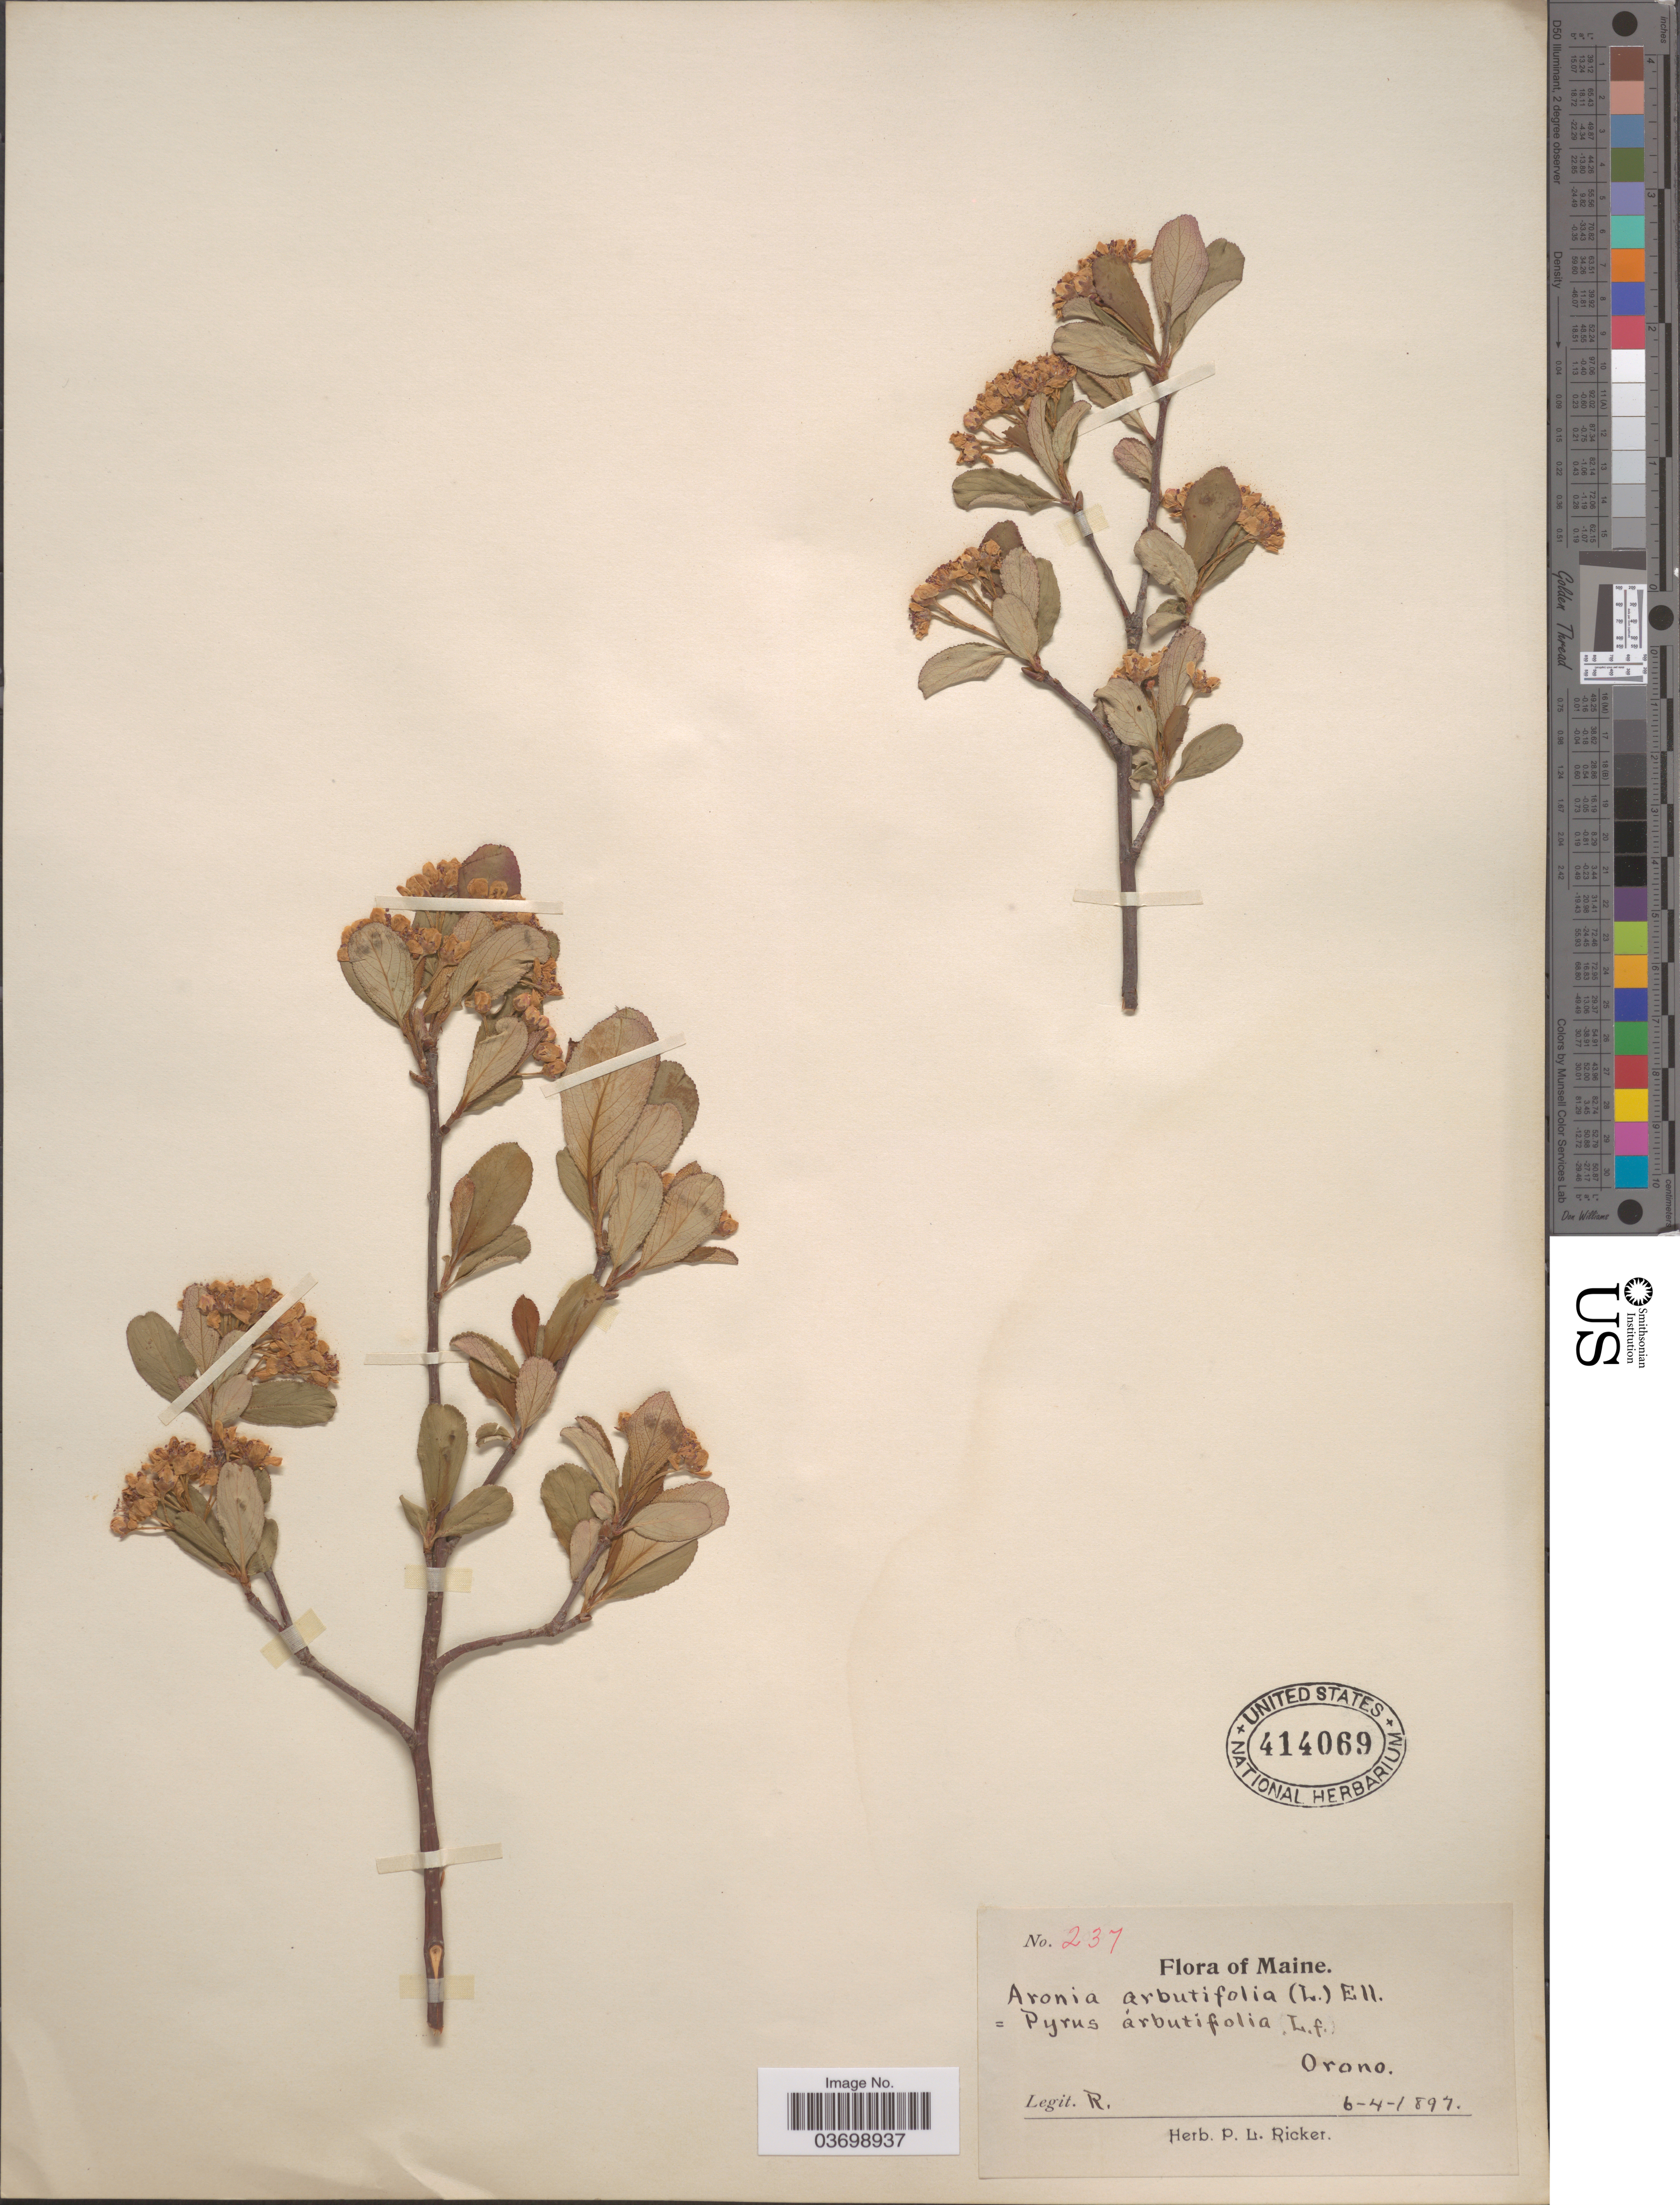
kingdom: Plantae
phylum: Tracheophyta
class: Magnoliopsida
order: Rosales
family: Rosaceae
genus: Aronia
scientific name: Aronia x prunifolia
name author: (Marshall) Rehder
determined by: Strong, M. T., (US), Smithsonian Institution - National Museum of Natural History (UNITED STATES)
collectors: P. Ricker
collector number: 237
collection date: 1897-06-04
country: United States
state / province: Maine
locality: Orono.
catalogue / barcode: US 414069